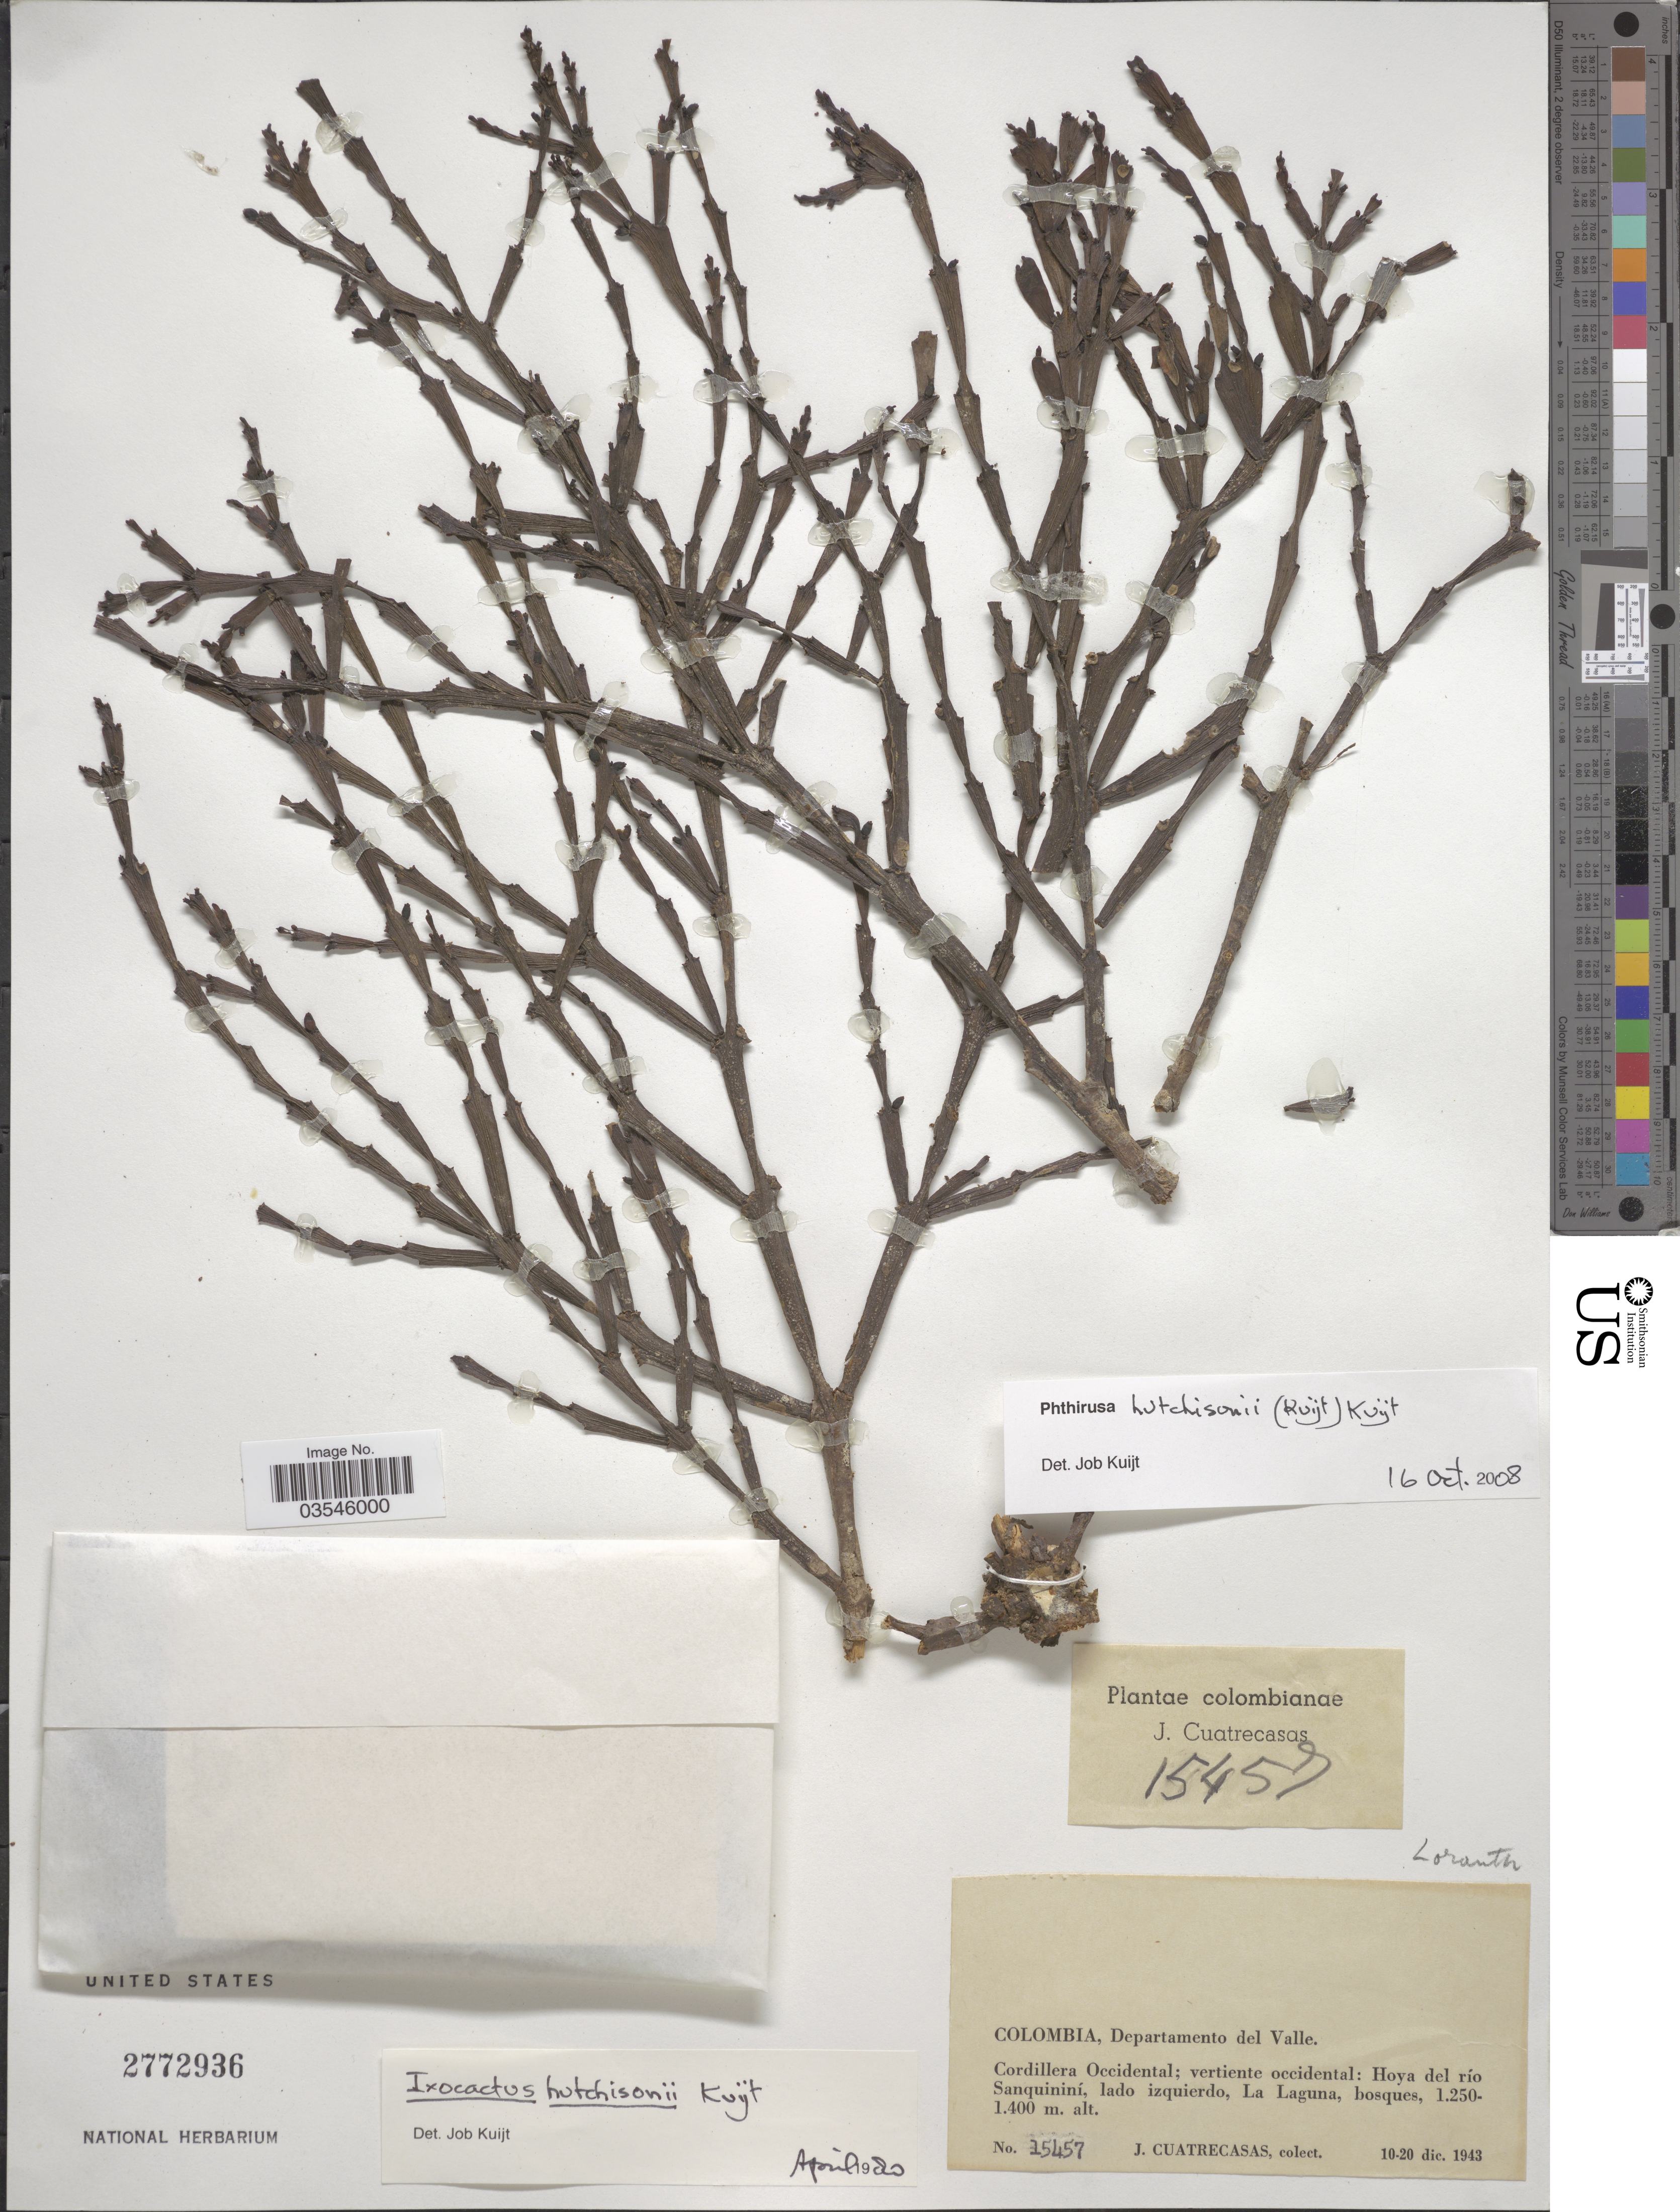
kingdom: Plantae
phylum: Tracheophyta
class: Magnoliopsida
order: Santalales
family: Loranthaceae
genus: Phthirusa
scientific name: Phthirusa hutchisonii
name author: (Kuijt) Kuijt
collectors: J. Cuatrecasas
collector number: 15457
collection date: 1943-12-10/1943-12-20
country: Colombia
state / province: Valle del Cauca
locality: Departamento del Valle. Cordillera Occidental; vertiente occidental: Hoya del río Sanquininí, lado izquierdo, La Laguna.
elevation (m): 1250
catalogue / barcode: US 2772936